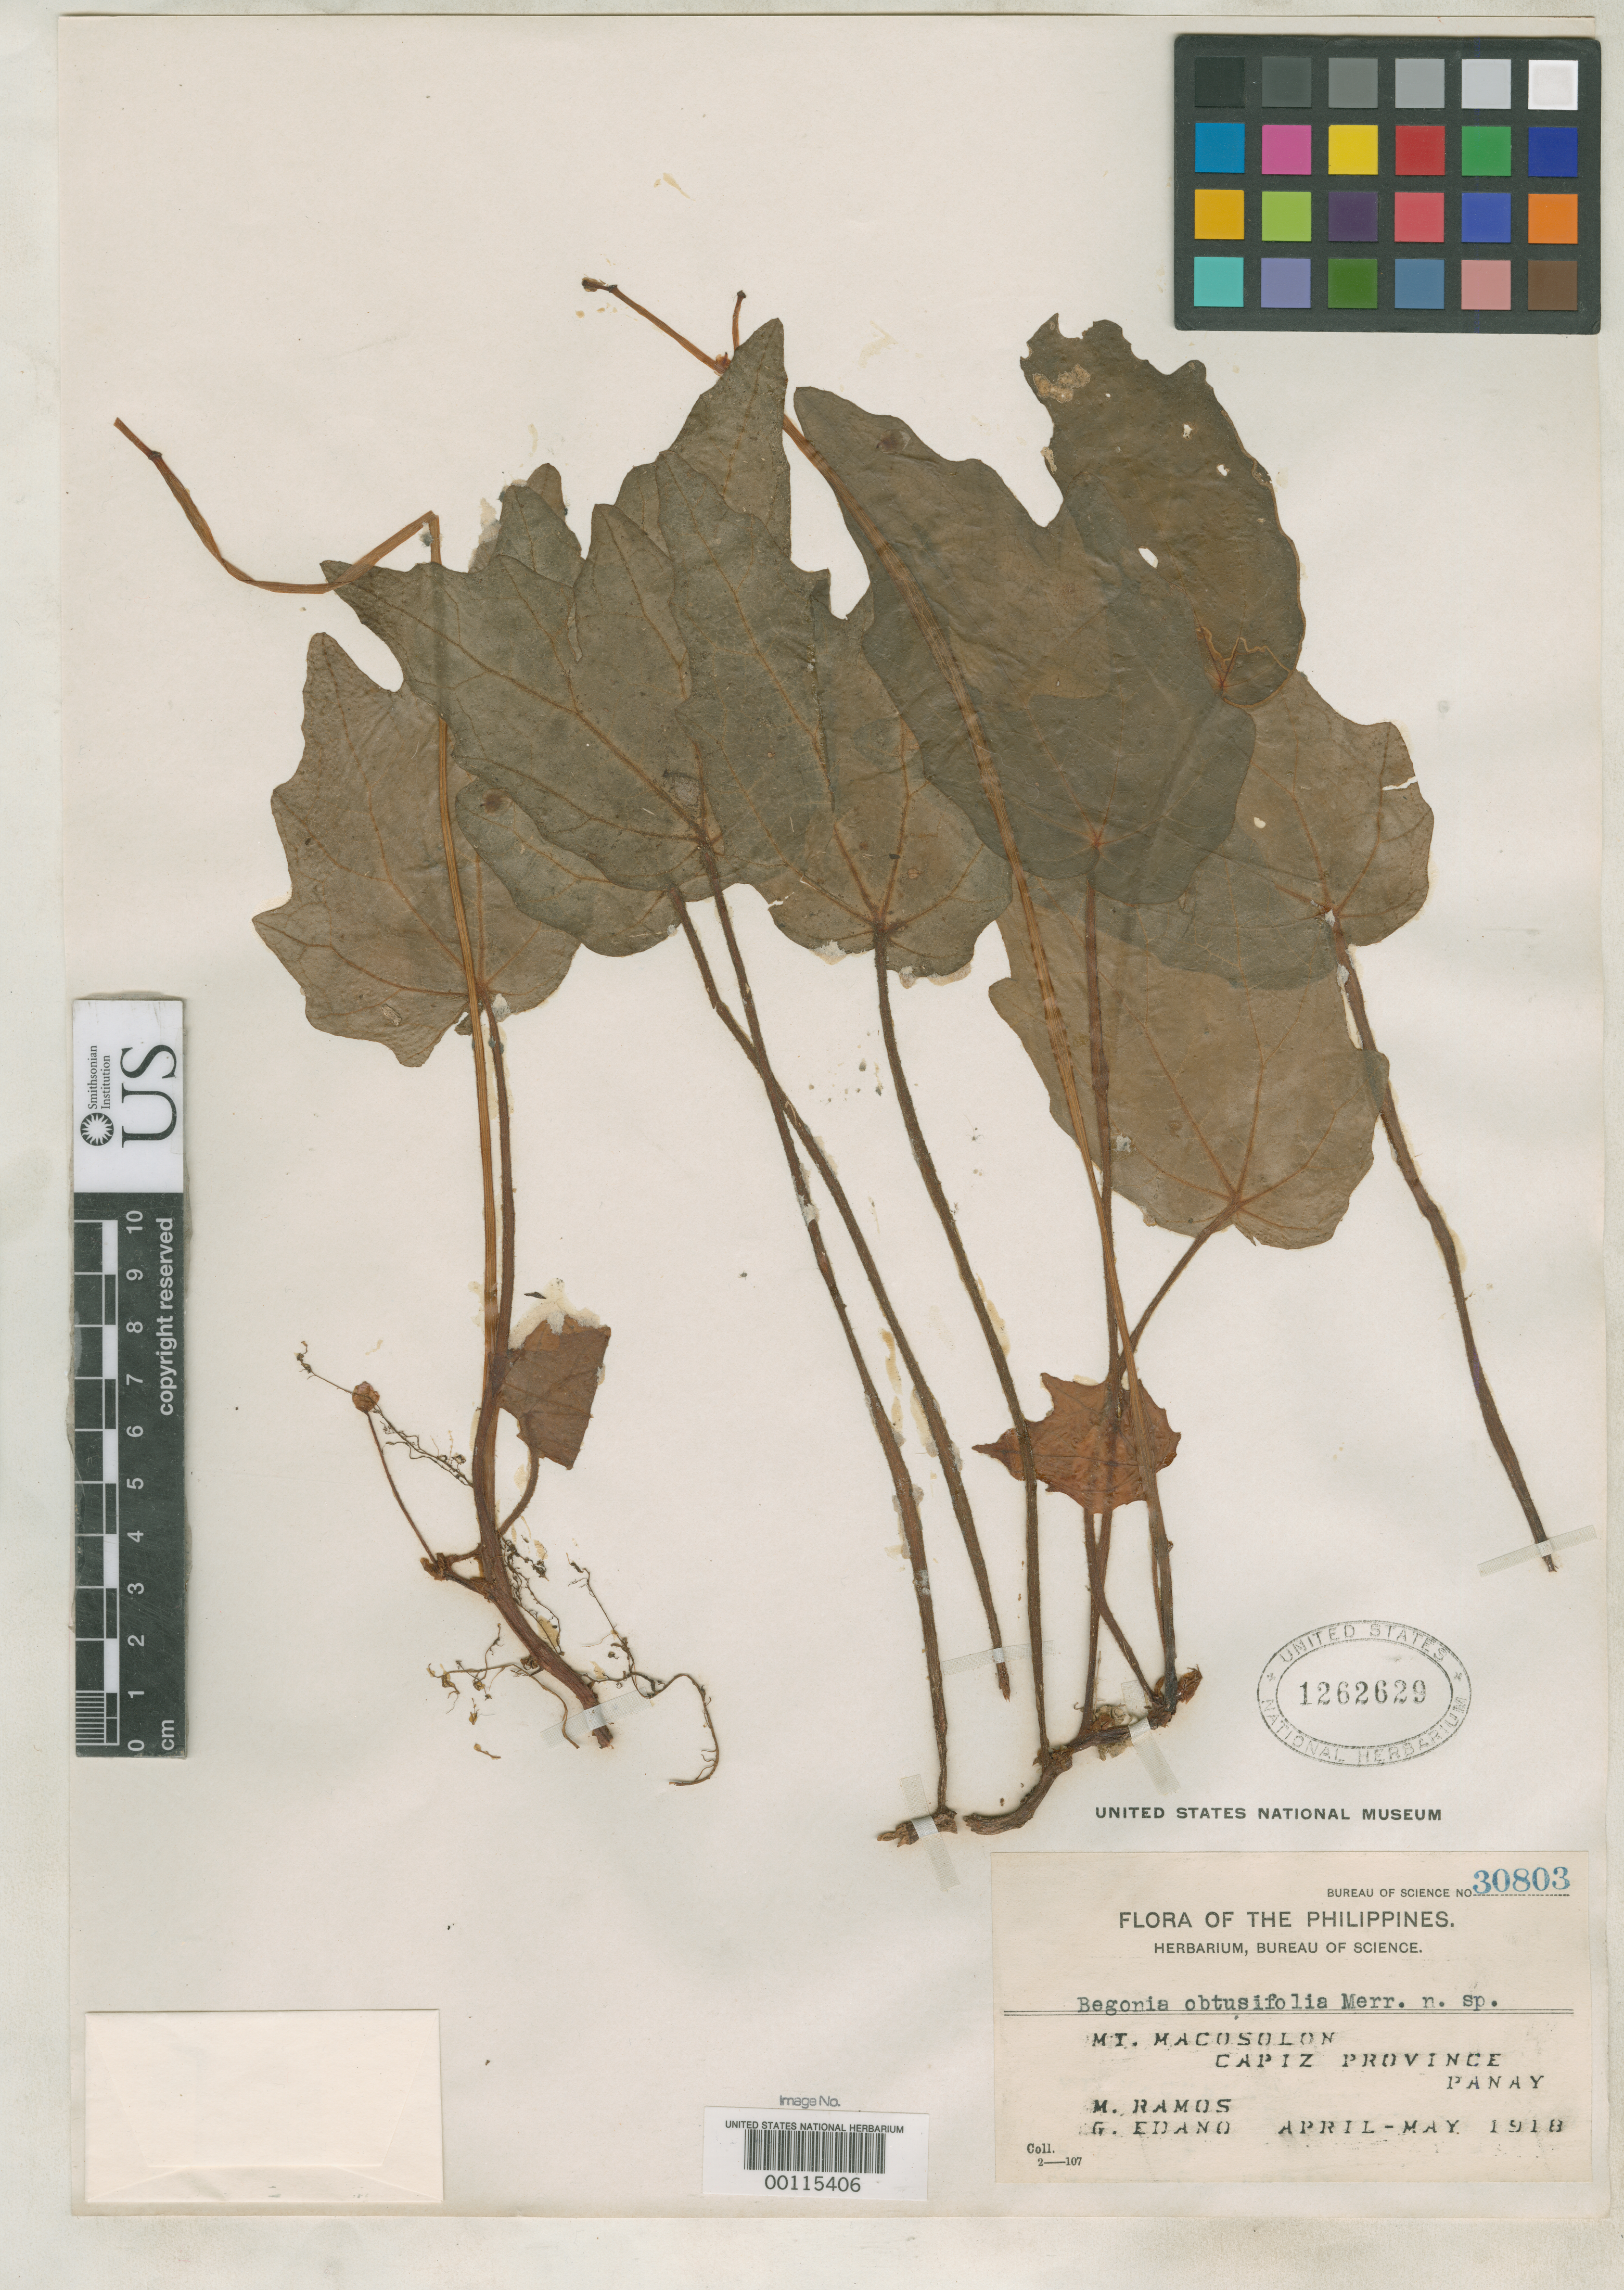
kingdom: Plantae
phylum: Tracheophyta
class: Magnoliopsida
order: Cucurbitales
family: Begoniaceae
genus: Begonia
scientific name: Begonia obtusifolia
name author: Merr.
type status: Isotype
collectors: M. Ramos & G. E. Edaño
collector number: Bur. Sci. 30803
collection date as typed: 19 Apr 1918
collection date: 1918-04-19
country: Philippines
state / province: Western Visayas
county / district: Capiz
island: Panay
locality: Mount Macosolon.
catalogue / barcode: US 1262629